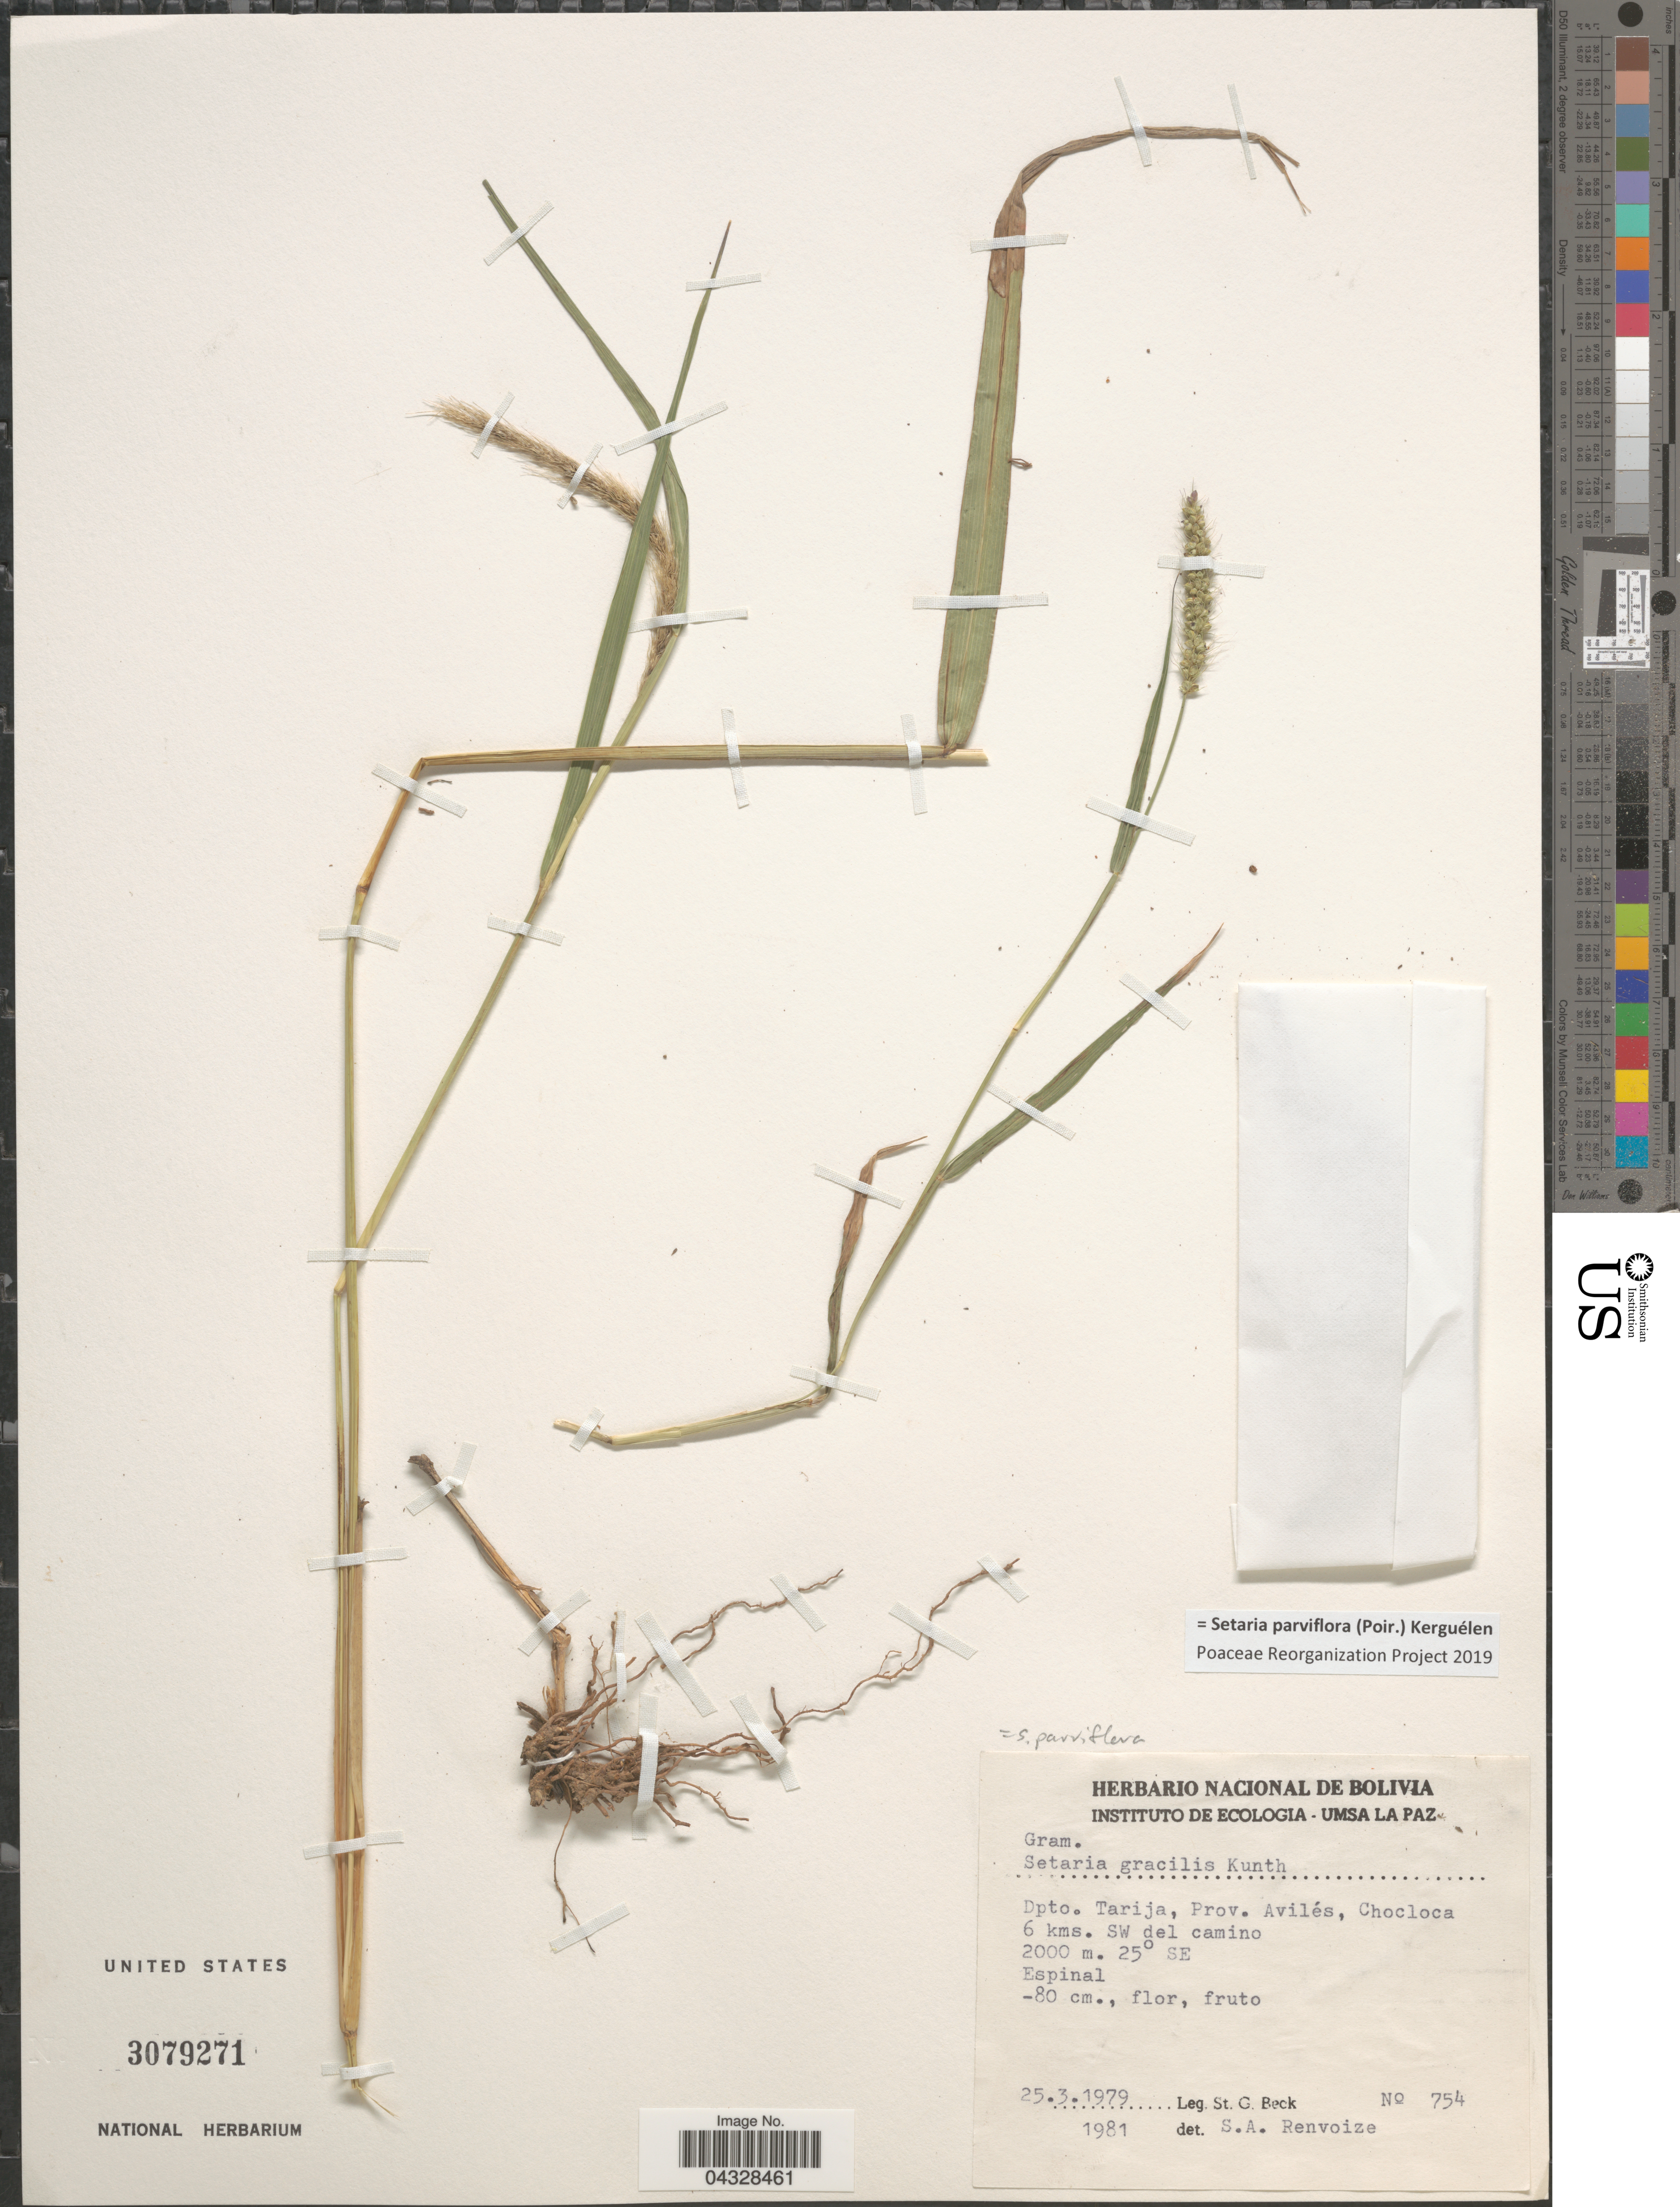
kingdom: Plantae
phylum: Tracheophyta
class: Liliopsida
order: Poales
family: Poaceae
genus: Setaria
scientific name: Setaria parviflora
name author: (Poir.) Kerguélen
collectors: S. G. Beck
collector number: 754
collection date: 1979-03-25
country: Bolivia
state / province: Tarija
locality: Dpto. Tarija, Prov. Avilés, Chocloca 6 kms. SW del camino. 25° SE.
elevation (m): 2000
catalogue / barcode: US 3079271